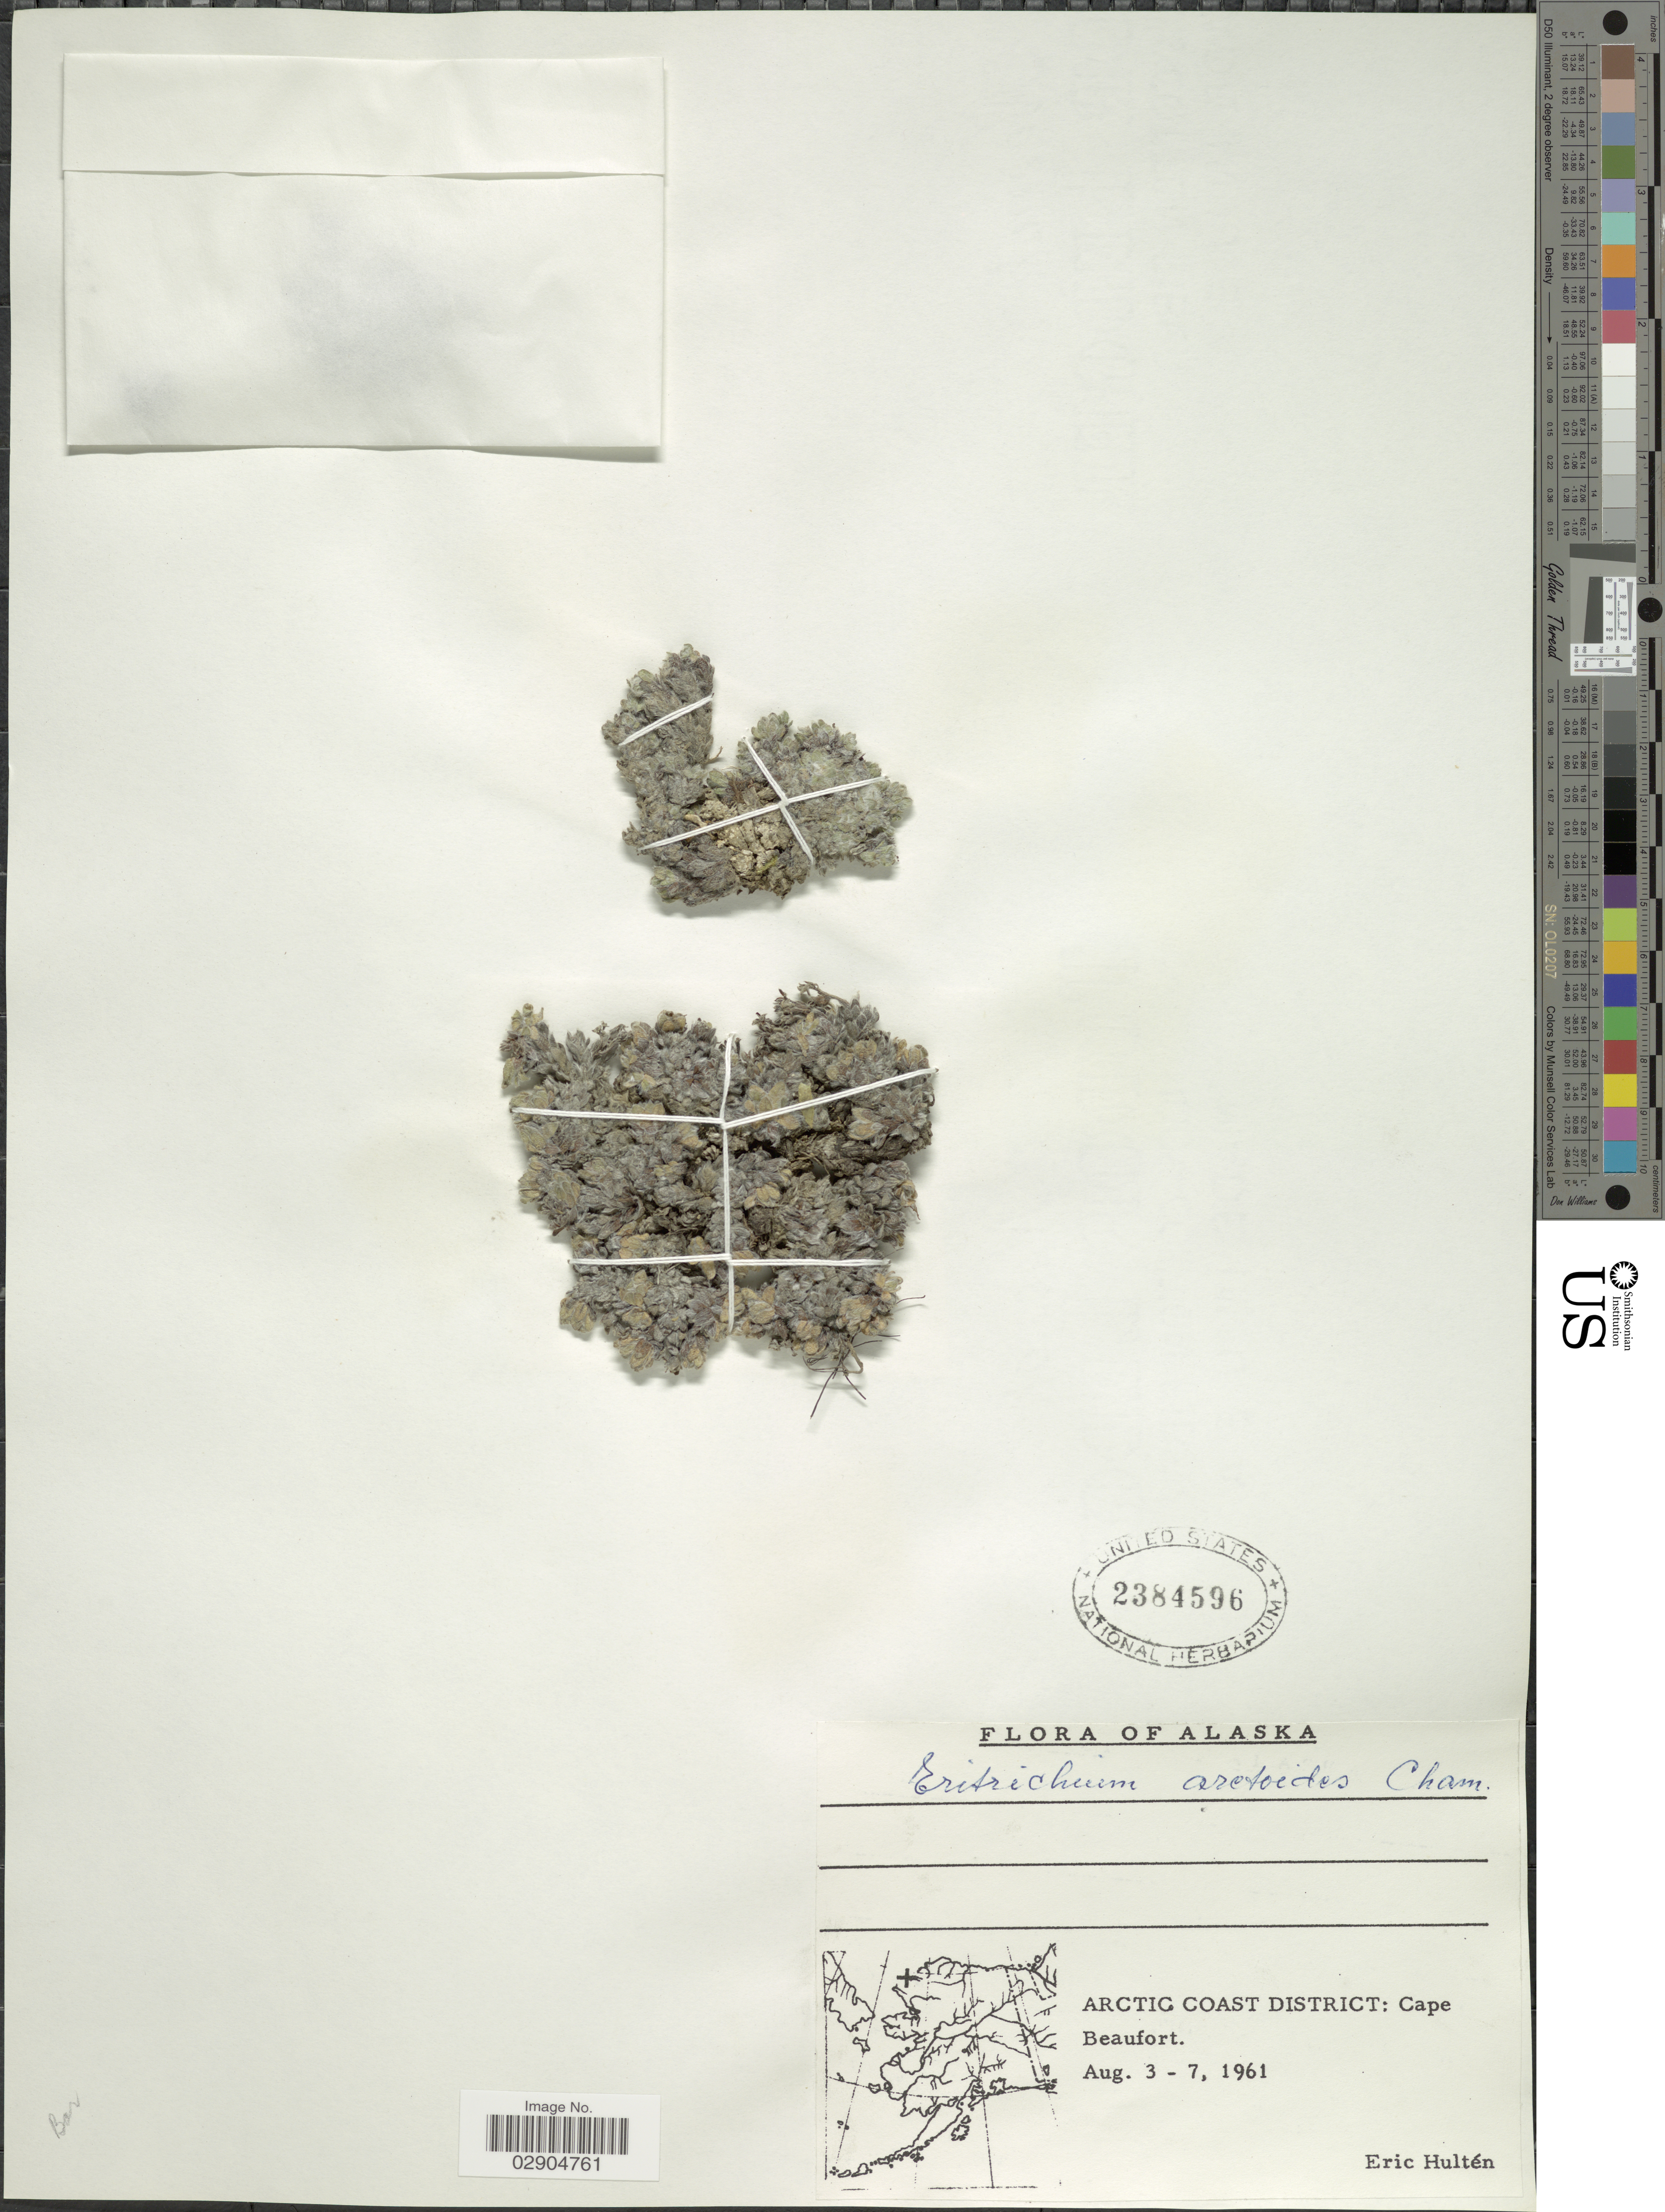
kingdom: Plantae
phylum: Tracheophyta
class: Magnoliopsida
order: Boraginales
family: Boraginaceae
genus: Eritrichium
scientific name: Eritrichium aretioides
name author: (Cham.) DC.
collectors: E. G. Hultén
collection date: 1961-08-03/1961-08-07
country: United States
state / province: Alaska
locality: Arctic Coast District: Cape Beaufort.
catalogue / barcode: US 2384596